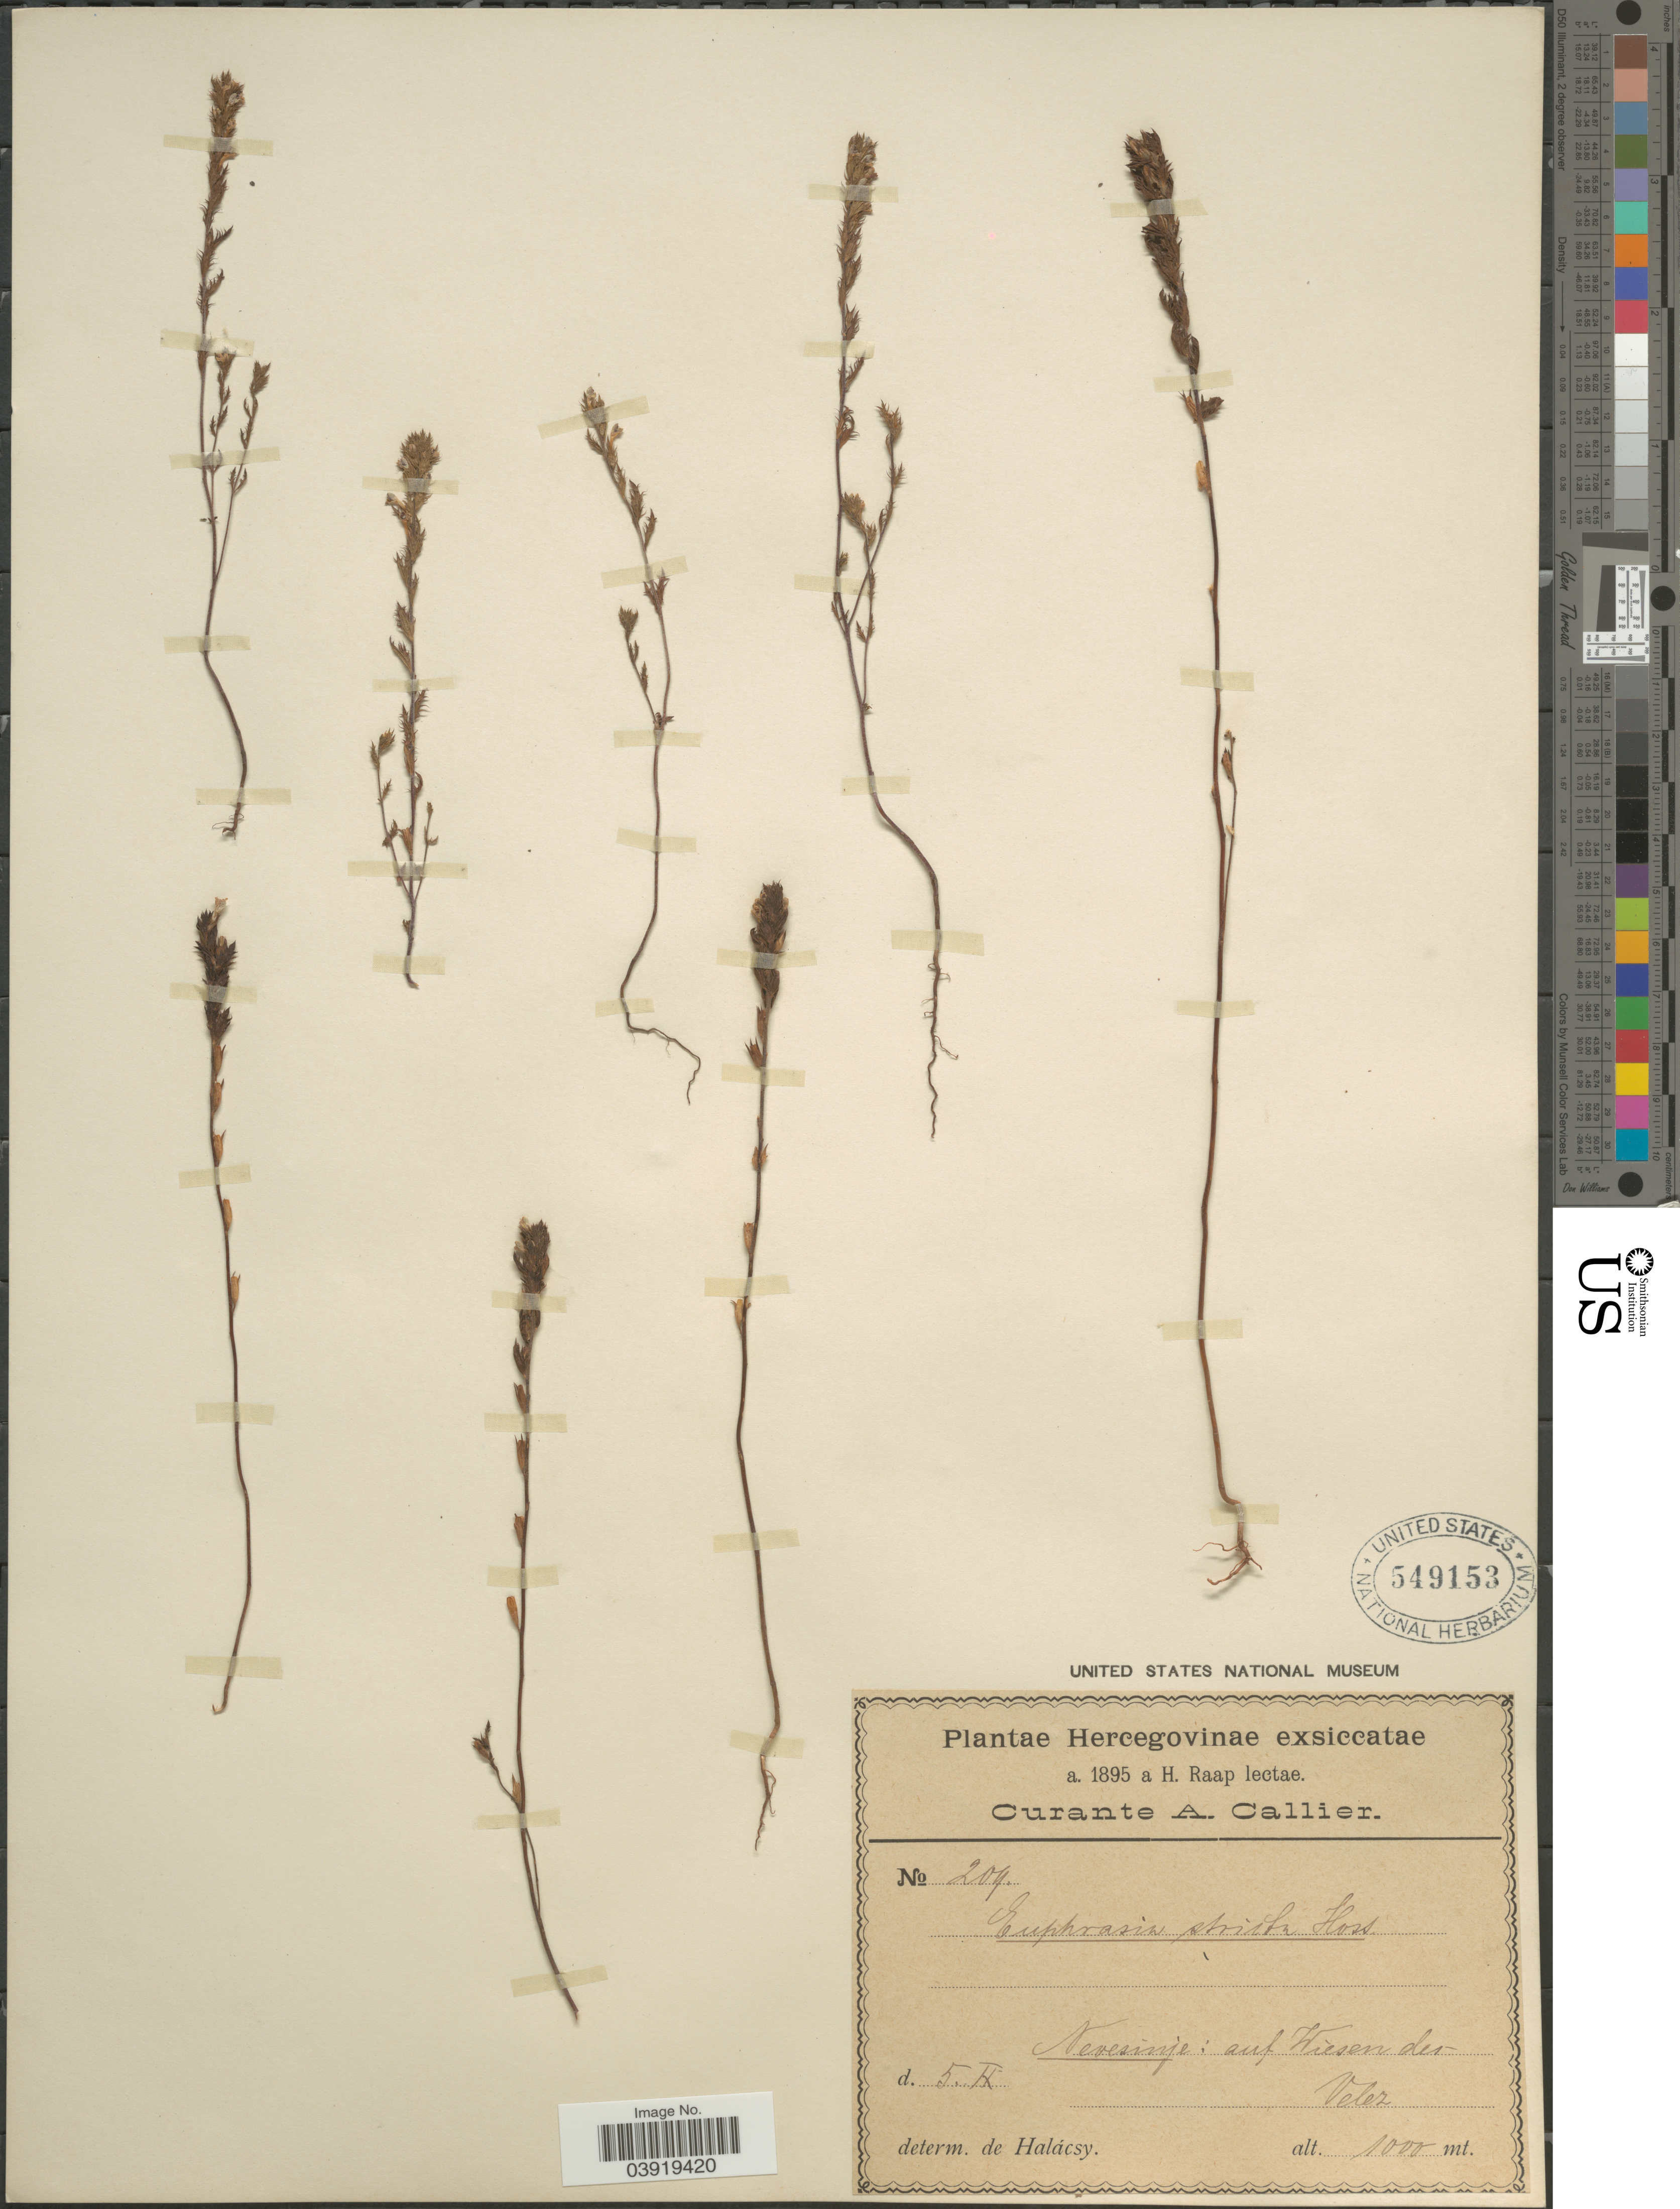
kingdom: Plantae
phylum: Tracheophyta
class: Magnoliopsida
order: Lamiales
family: Orobanchaceae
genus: Euphrasia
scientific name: Euphrasia stricta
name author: Kunth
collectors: C. A. Callier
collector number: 209*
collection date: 1895-09-05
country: Bosnia and Herzegovina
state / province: Srpska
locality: Hercegovinæ. Nevesinje: auf Wiesen des Velez.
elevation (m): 1000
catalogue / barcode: US 549153